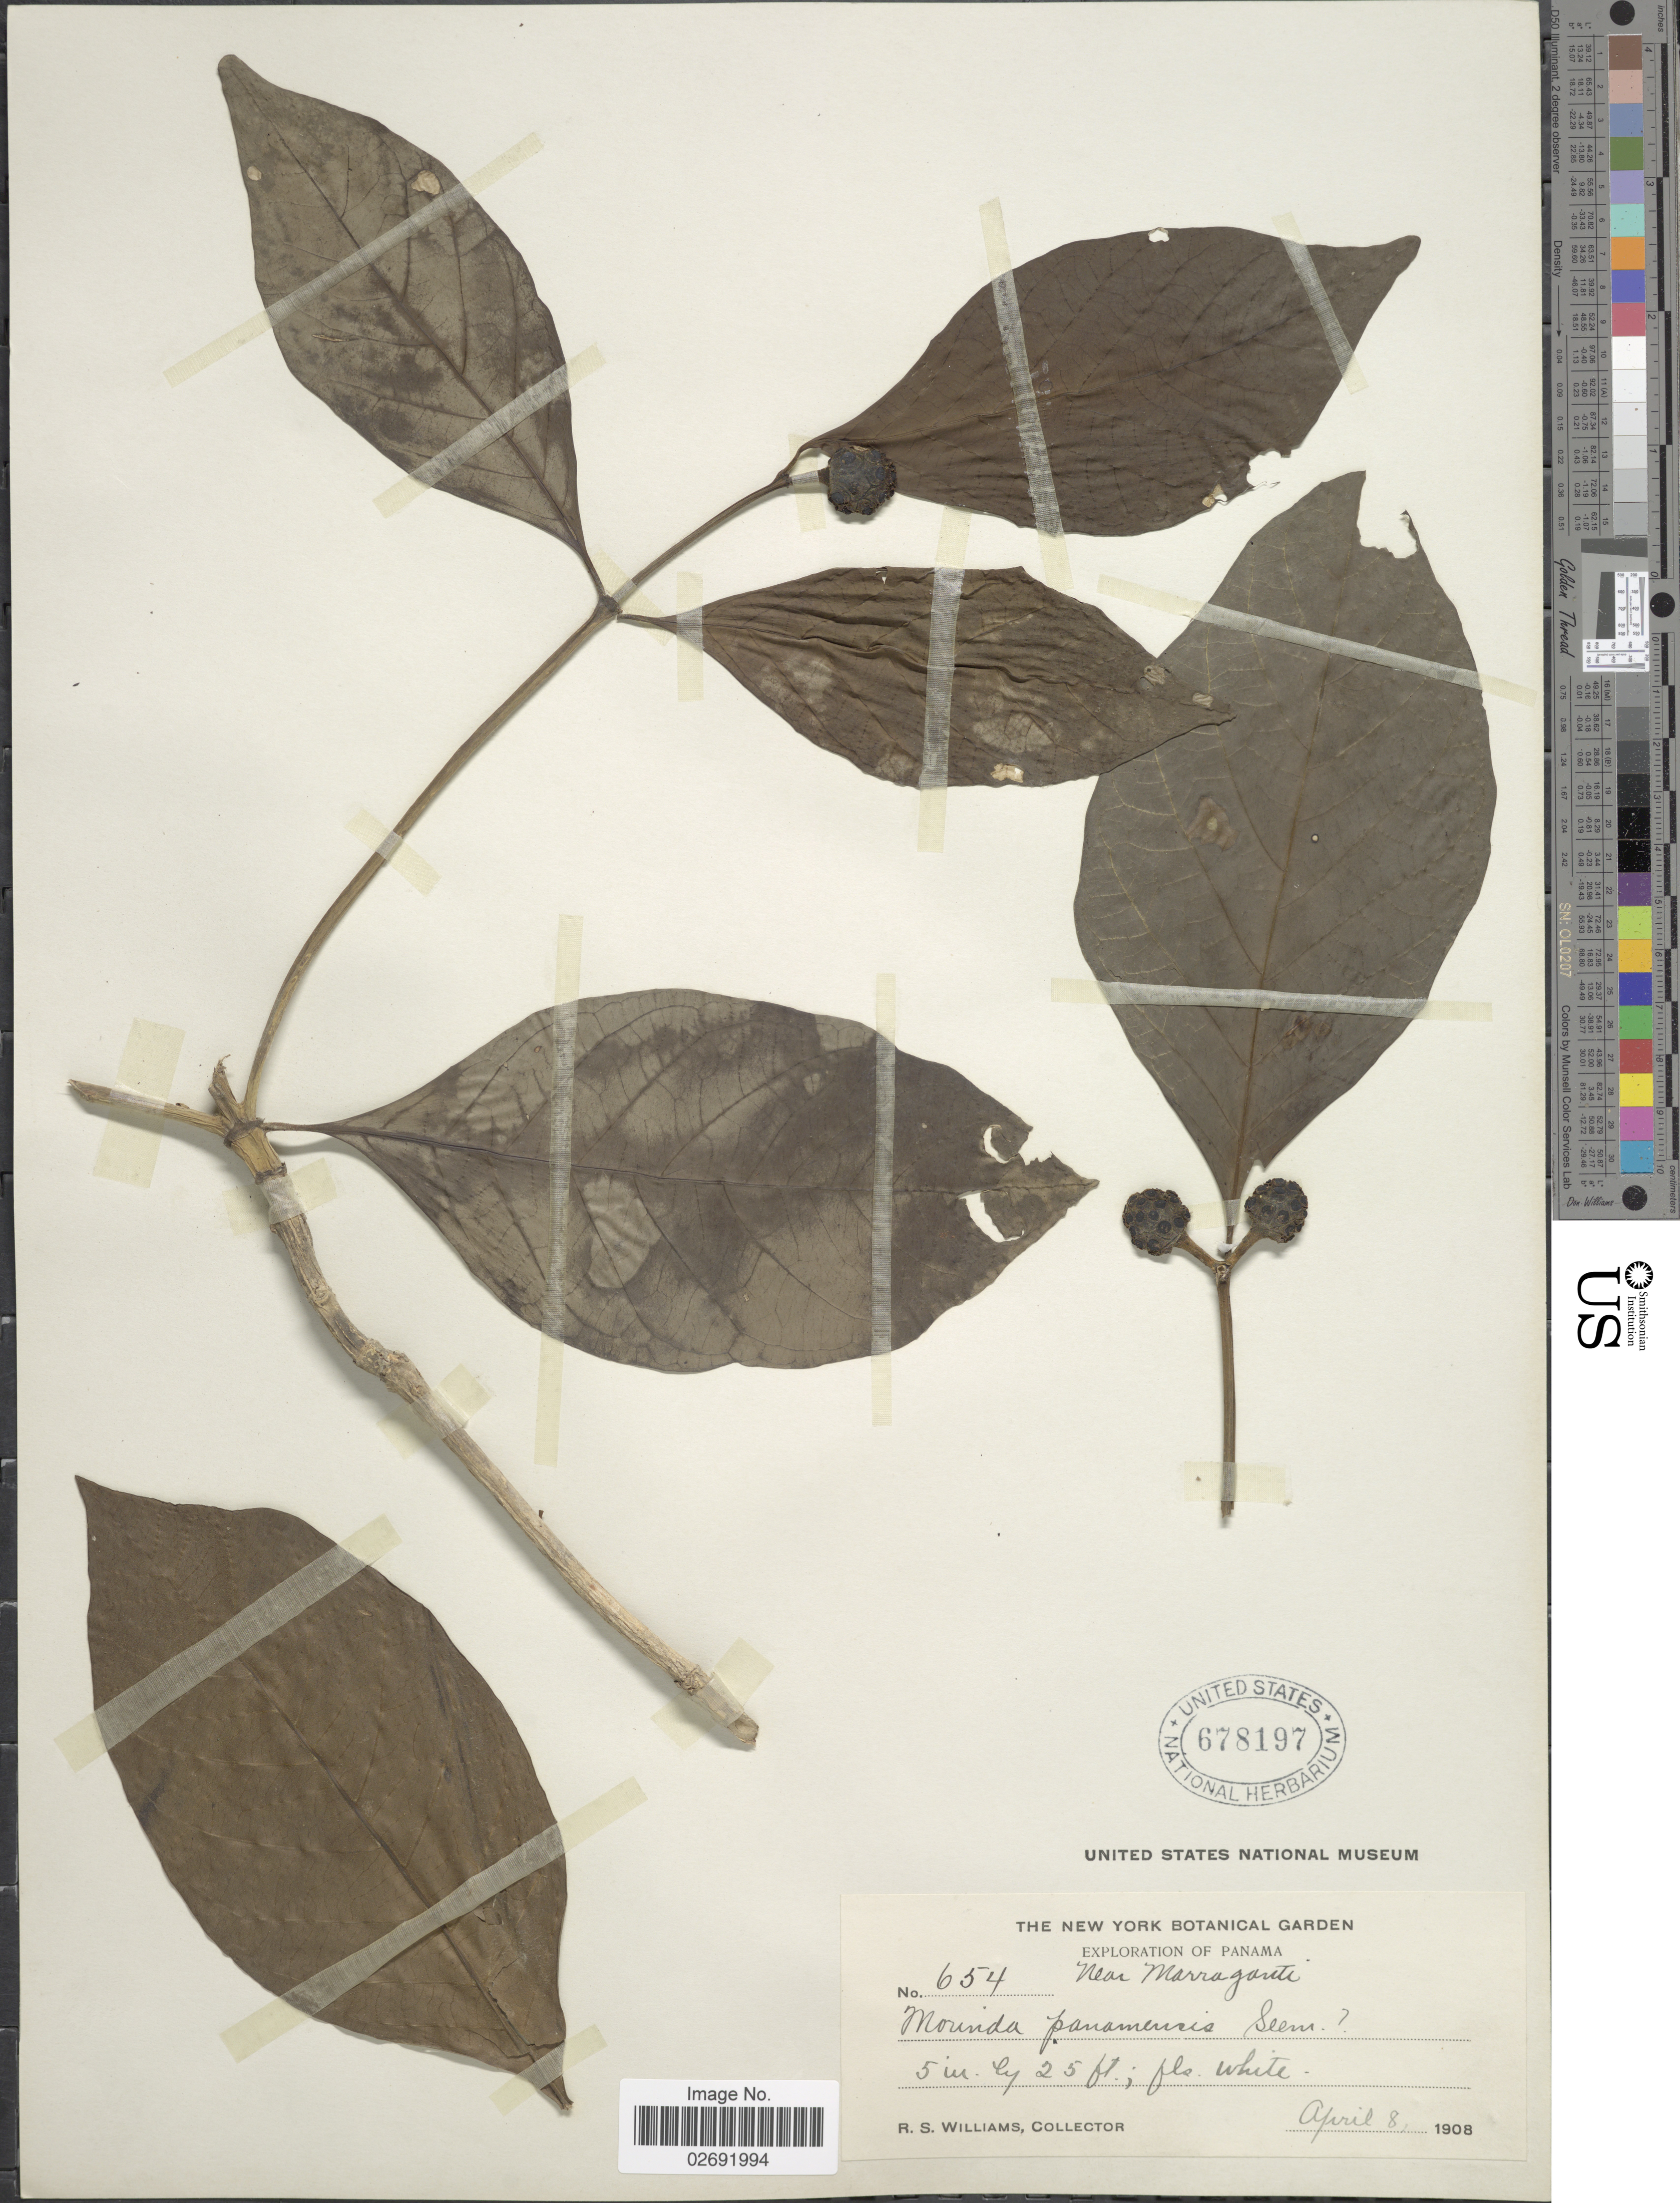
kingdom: Plantae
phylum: Tracheophyta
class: Magnoliopsida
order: Gentianales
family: Rubiaceae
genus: Morinda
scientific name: Morinda panamensis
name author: Seem.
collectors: R. S. Williams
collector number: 654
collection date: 1908-04-08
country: Panama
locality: Near Marraganti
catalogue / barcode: US 678197